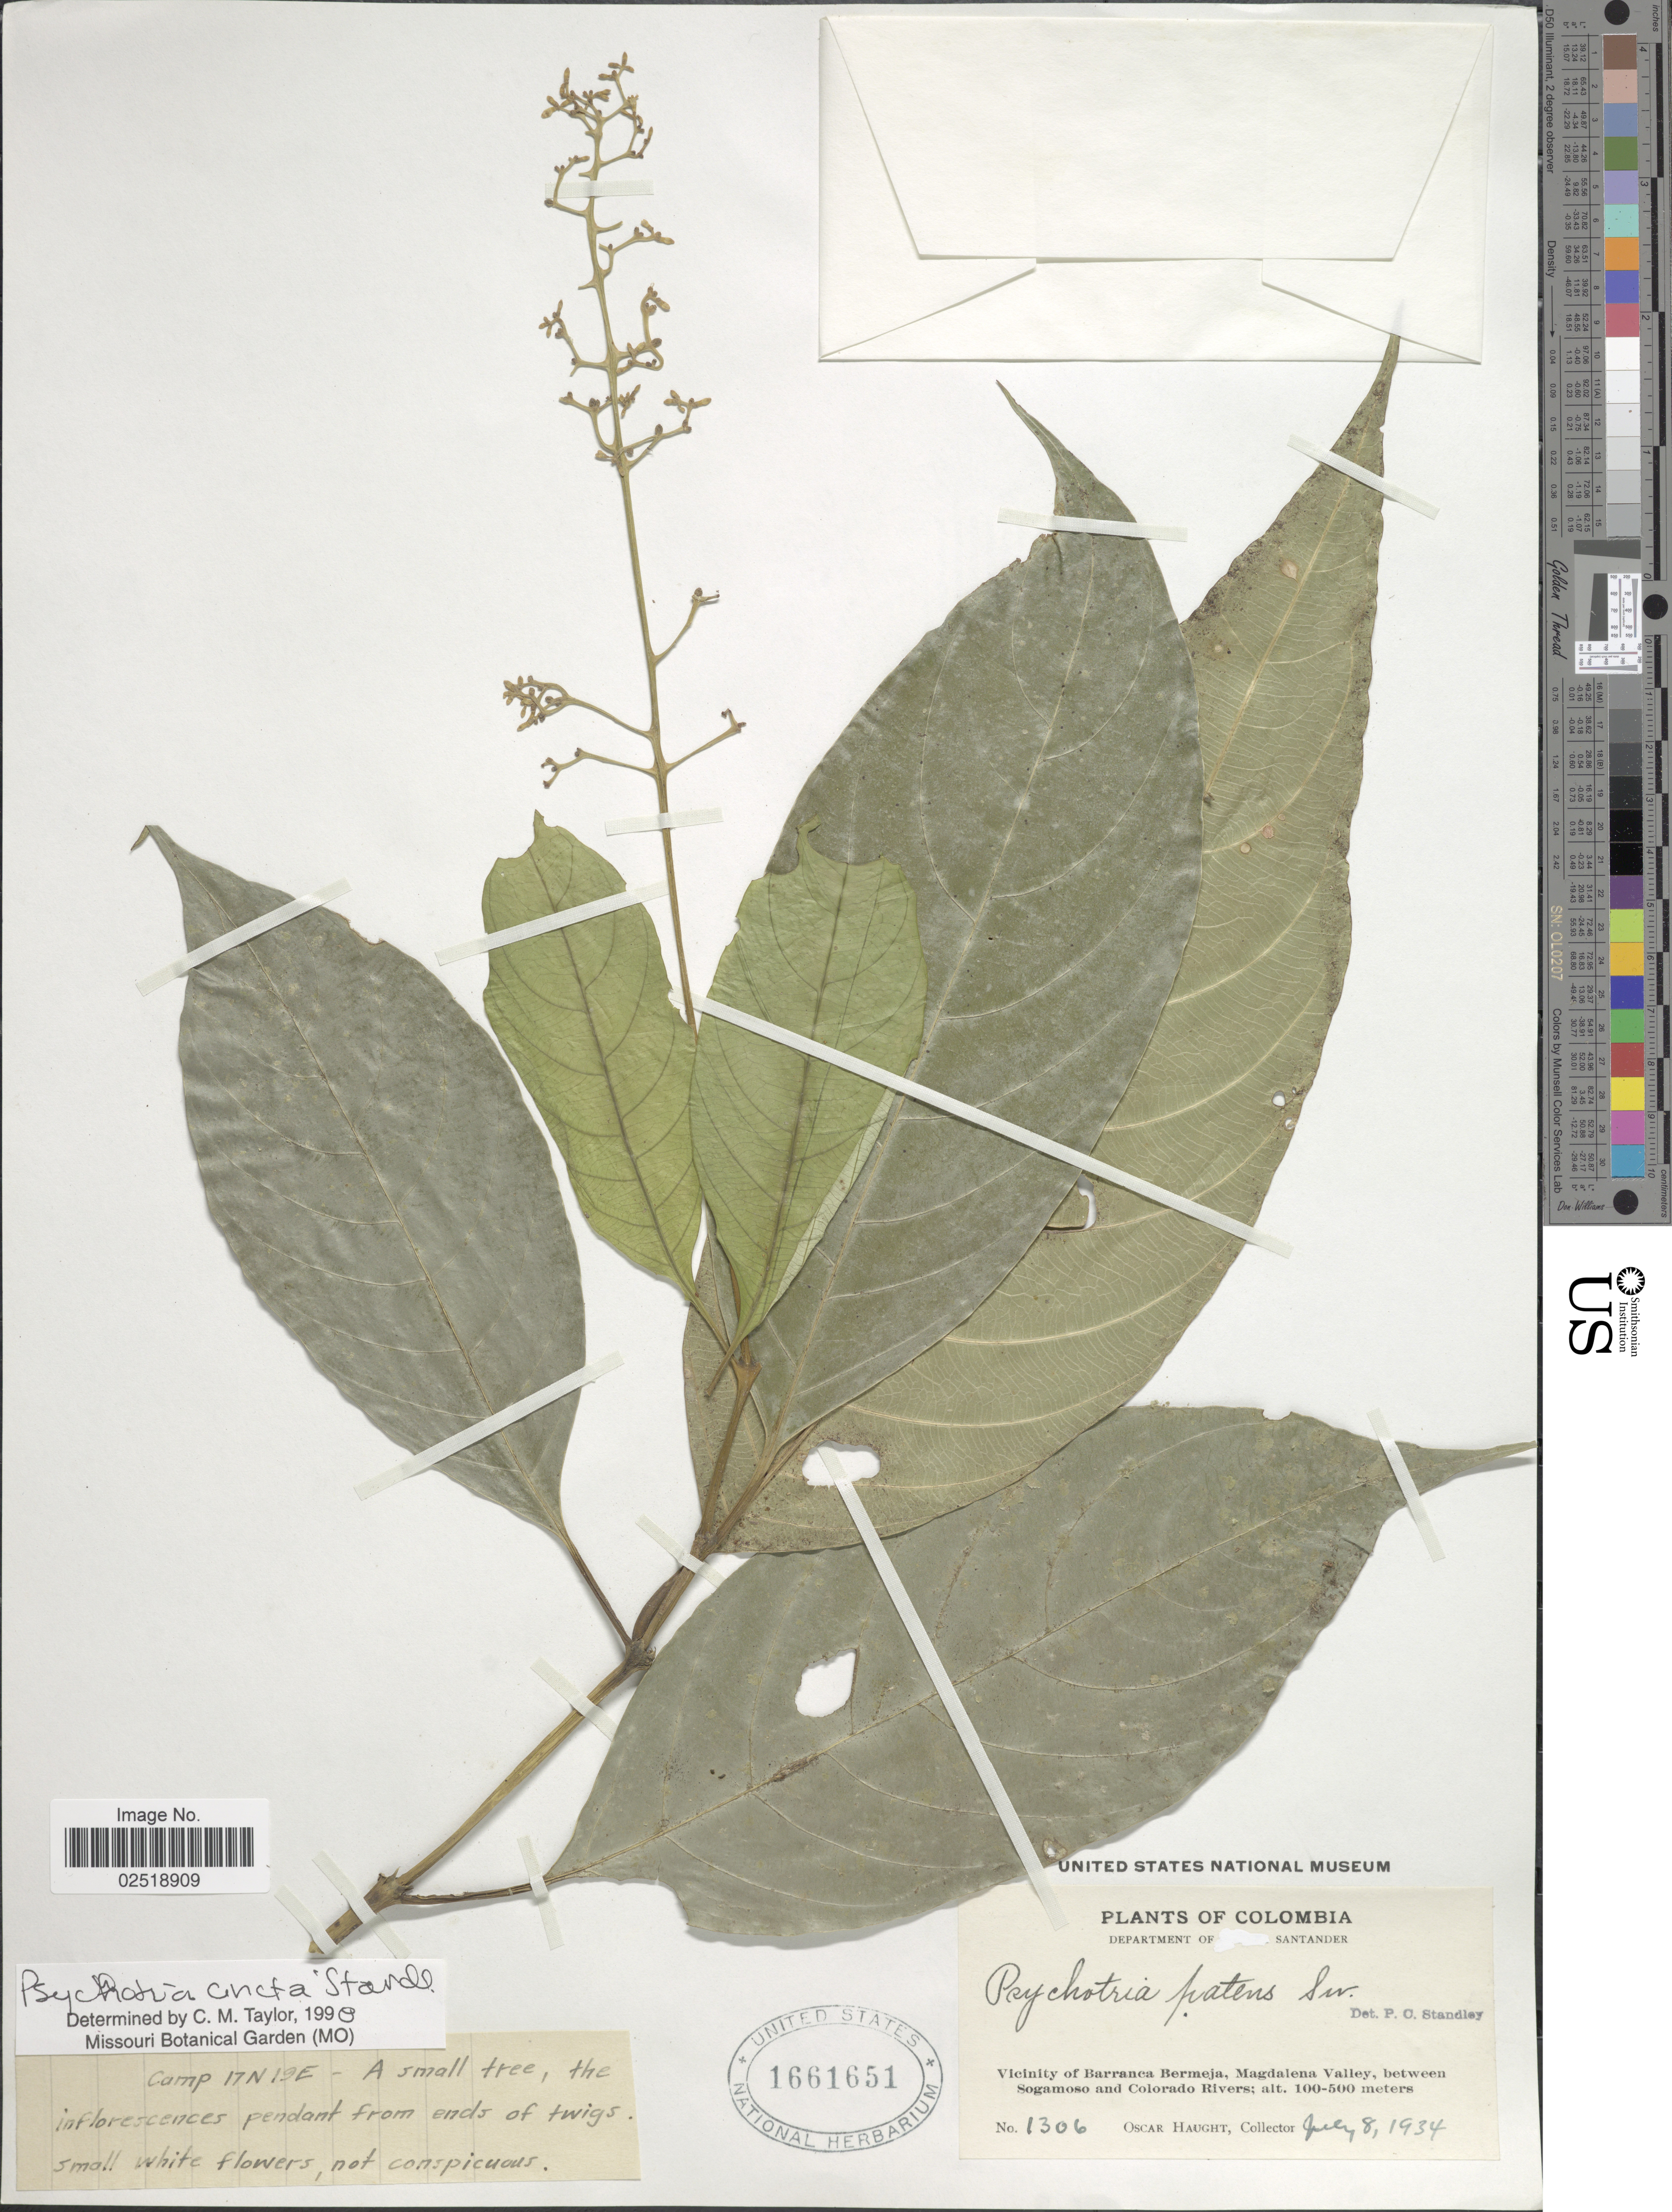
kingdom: Plantae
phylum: Tracheophyta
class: Magnoliopsida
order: Gentianales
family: Rubiaceae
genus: Psychotria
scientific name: Psychotria cincta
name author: Standl.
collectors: O. Haught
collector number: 1306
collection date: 1934-07-08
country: Colombia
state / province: Santander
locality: Department of Santander, Vicinity of Barranca Bermeja, Magdalena Valley, between Sogamosa and Colorado Rivers, Camp 17N 19E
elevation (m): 100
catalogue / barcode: US 1661651